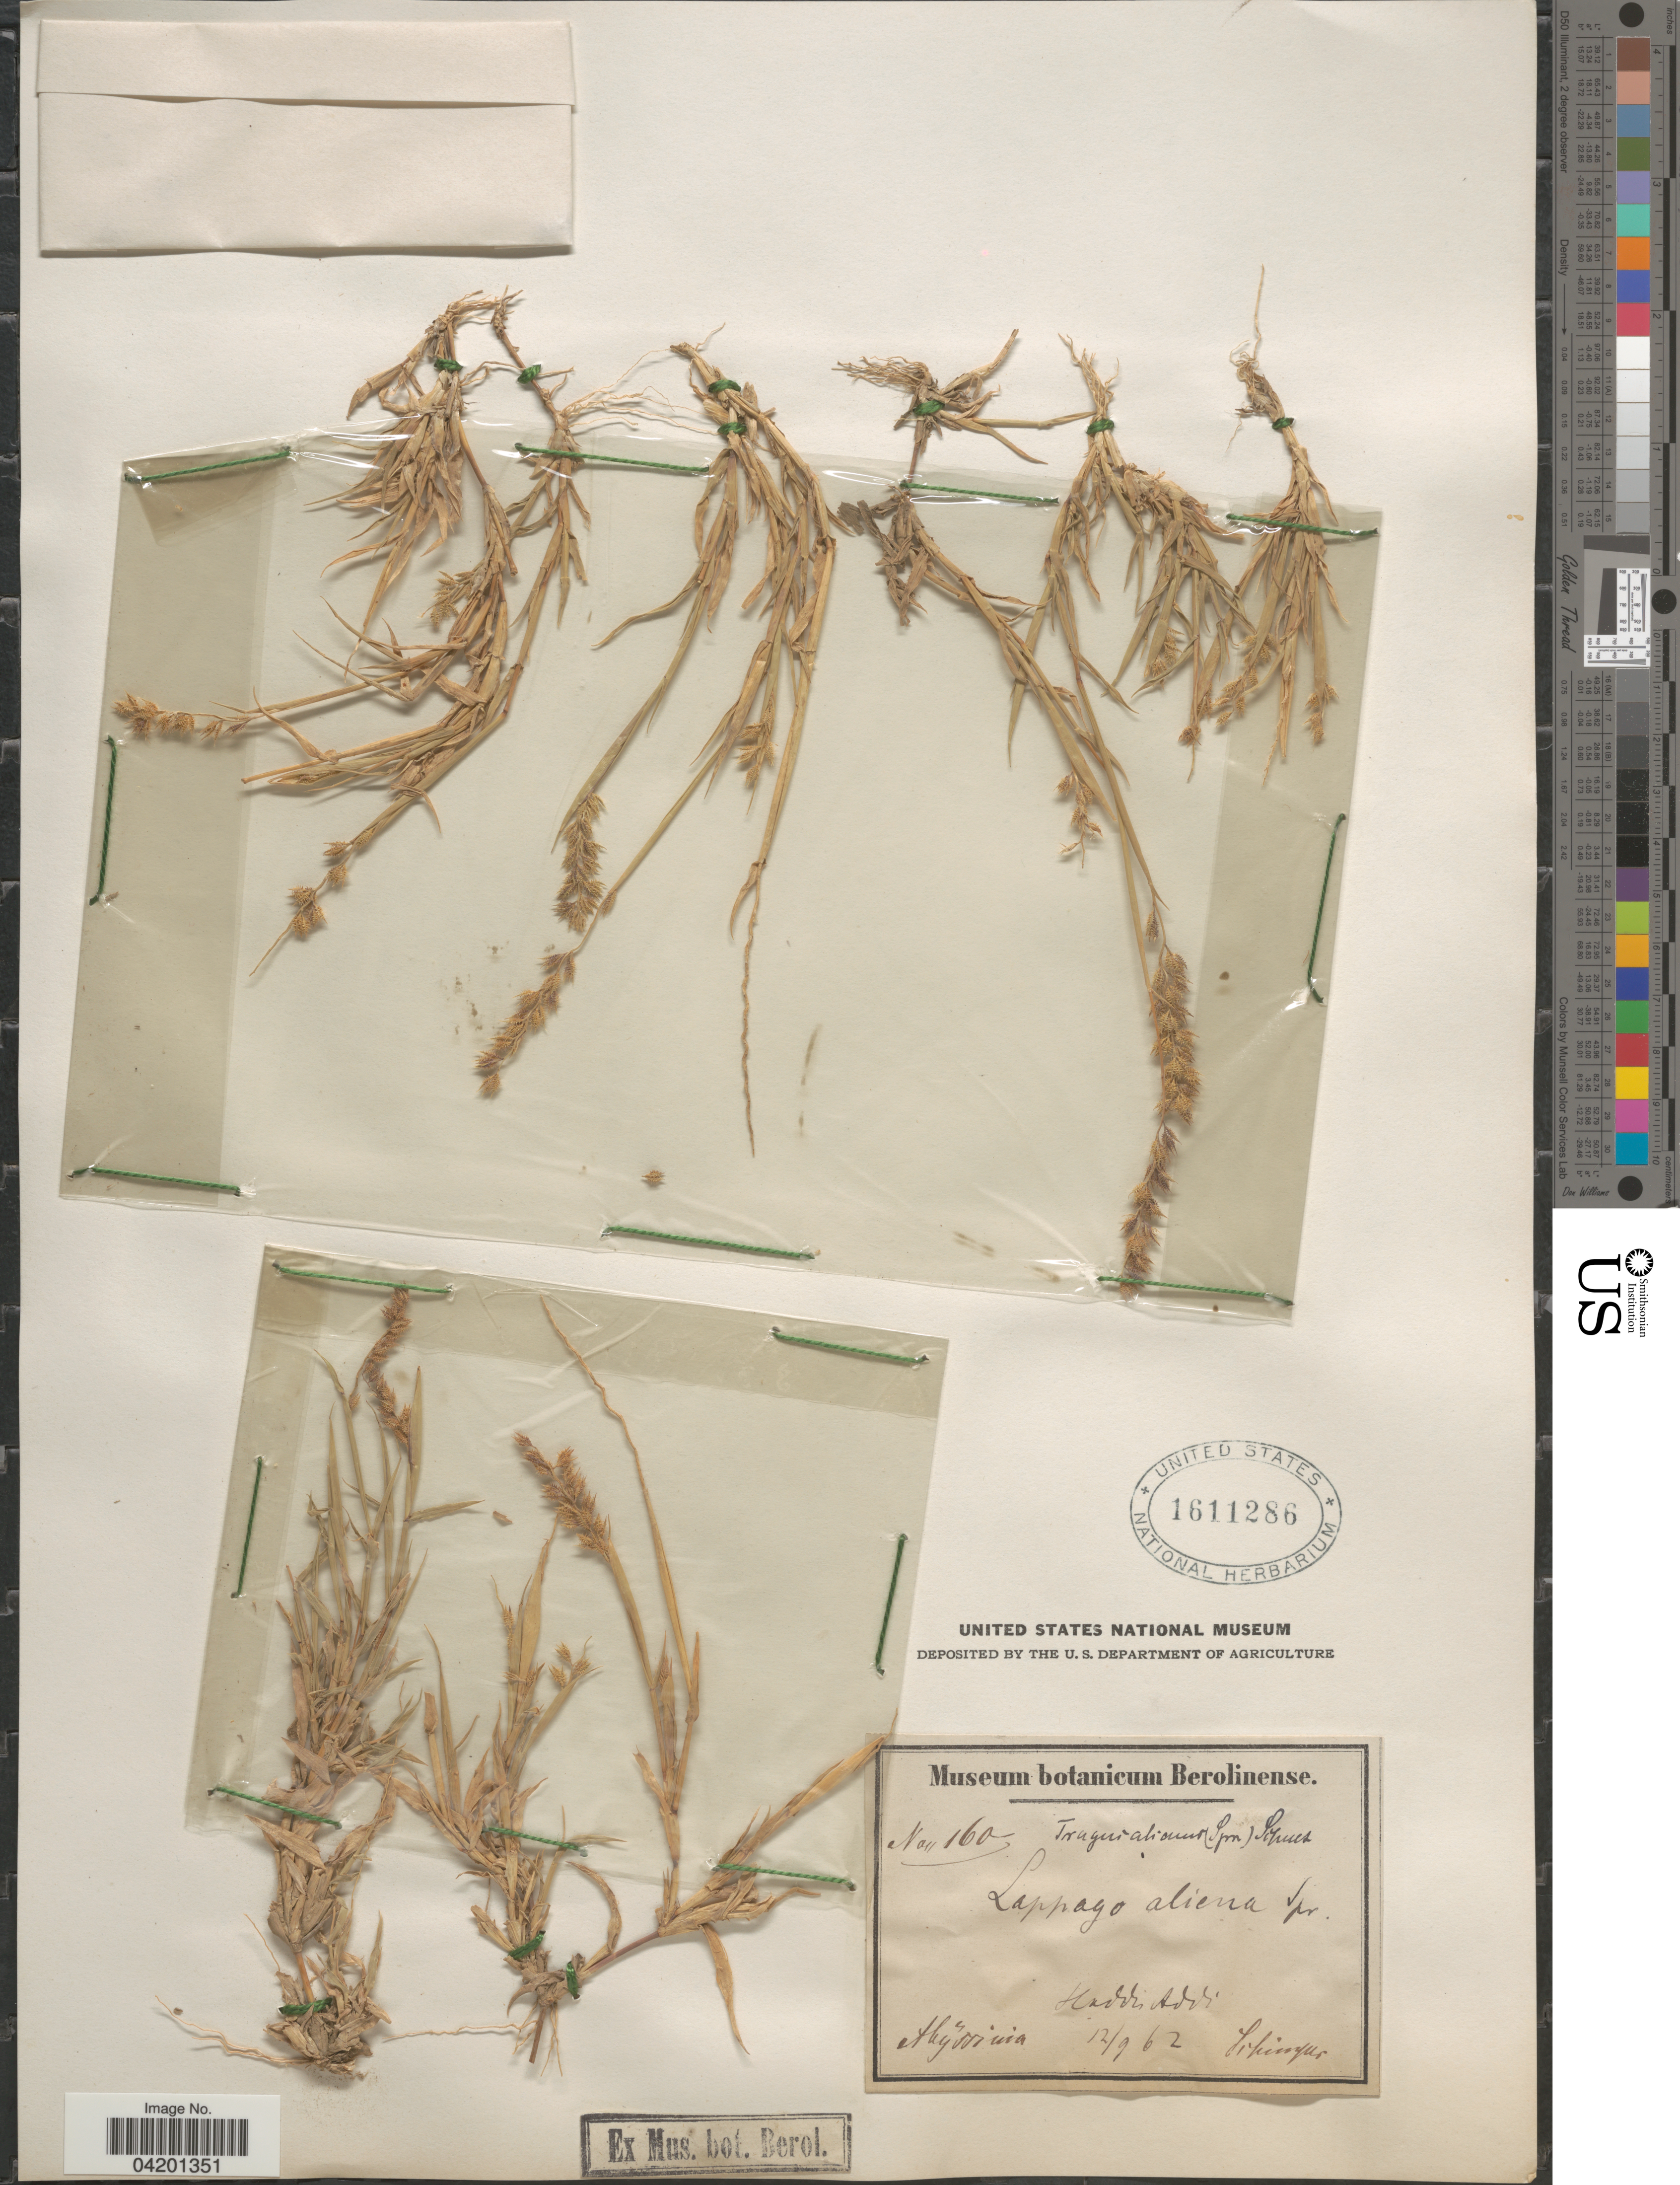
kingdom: Plantae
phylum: Tracheophyta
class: Liliopsida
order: Poales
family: Poaceae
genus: Tragus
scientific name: Tragus racemosus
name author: (L.) All.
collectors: -. Schimper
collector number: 160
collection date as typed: Transcribed d/m/y: 12/9/62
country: Ethiopia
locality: Haddi Addi. Abyssinia.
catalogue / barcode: US 1611286